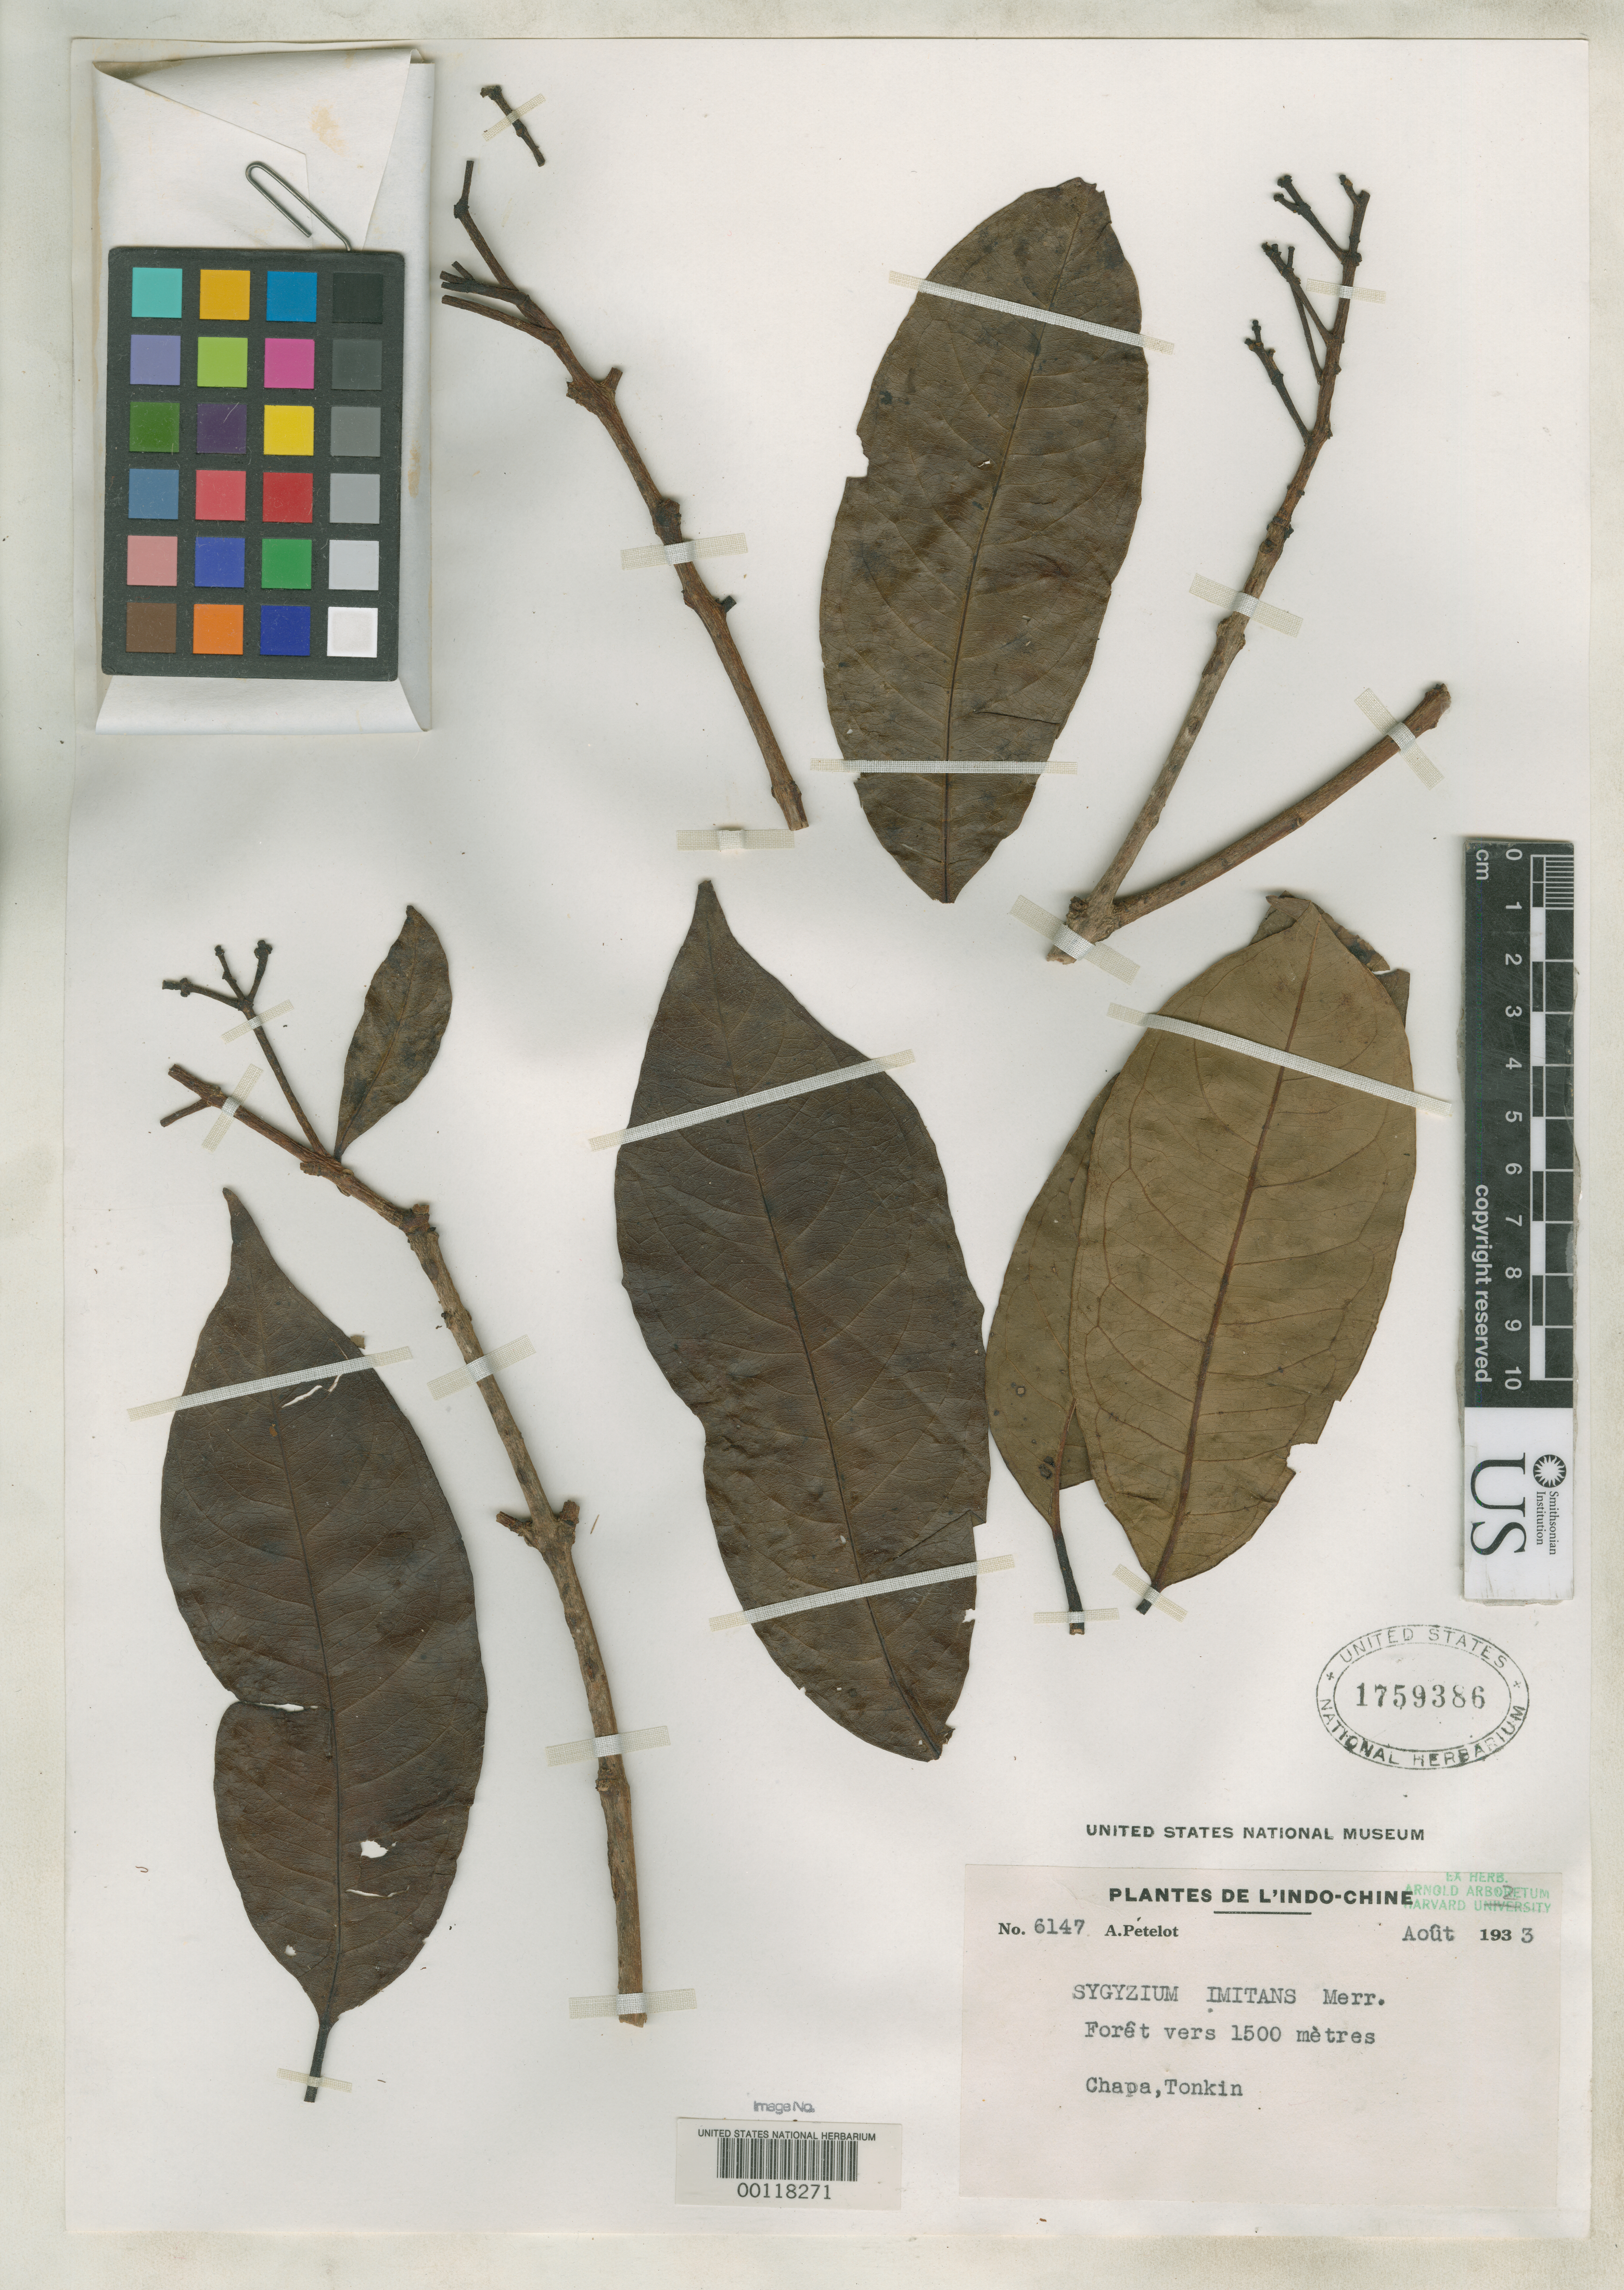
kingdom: Plantae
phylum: Tracheophyta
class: Magnoliopsida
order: Myrtales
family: Myrtaceae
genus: Syzygium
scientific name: Syzygium imitans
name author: Merr.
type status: Isotype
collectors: A. Petelot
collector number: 6147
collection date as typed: Aug 1933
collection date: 1933-08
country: Vietnam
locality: Chapa, Tonkin.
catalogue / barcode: US 1759386